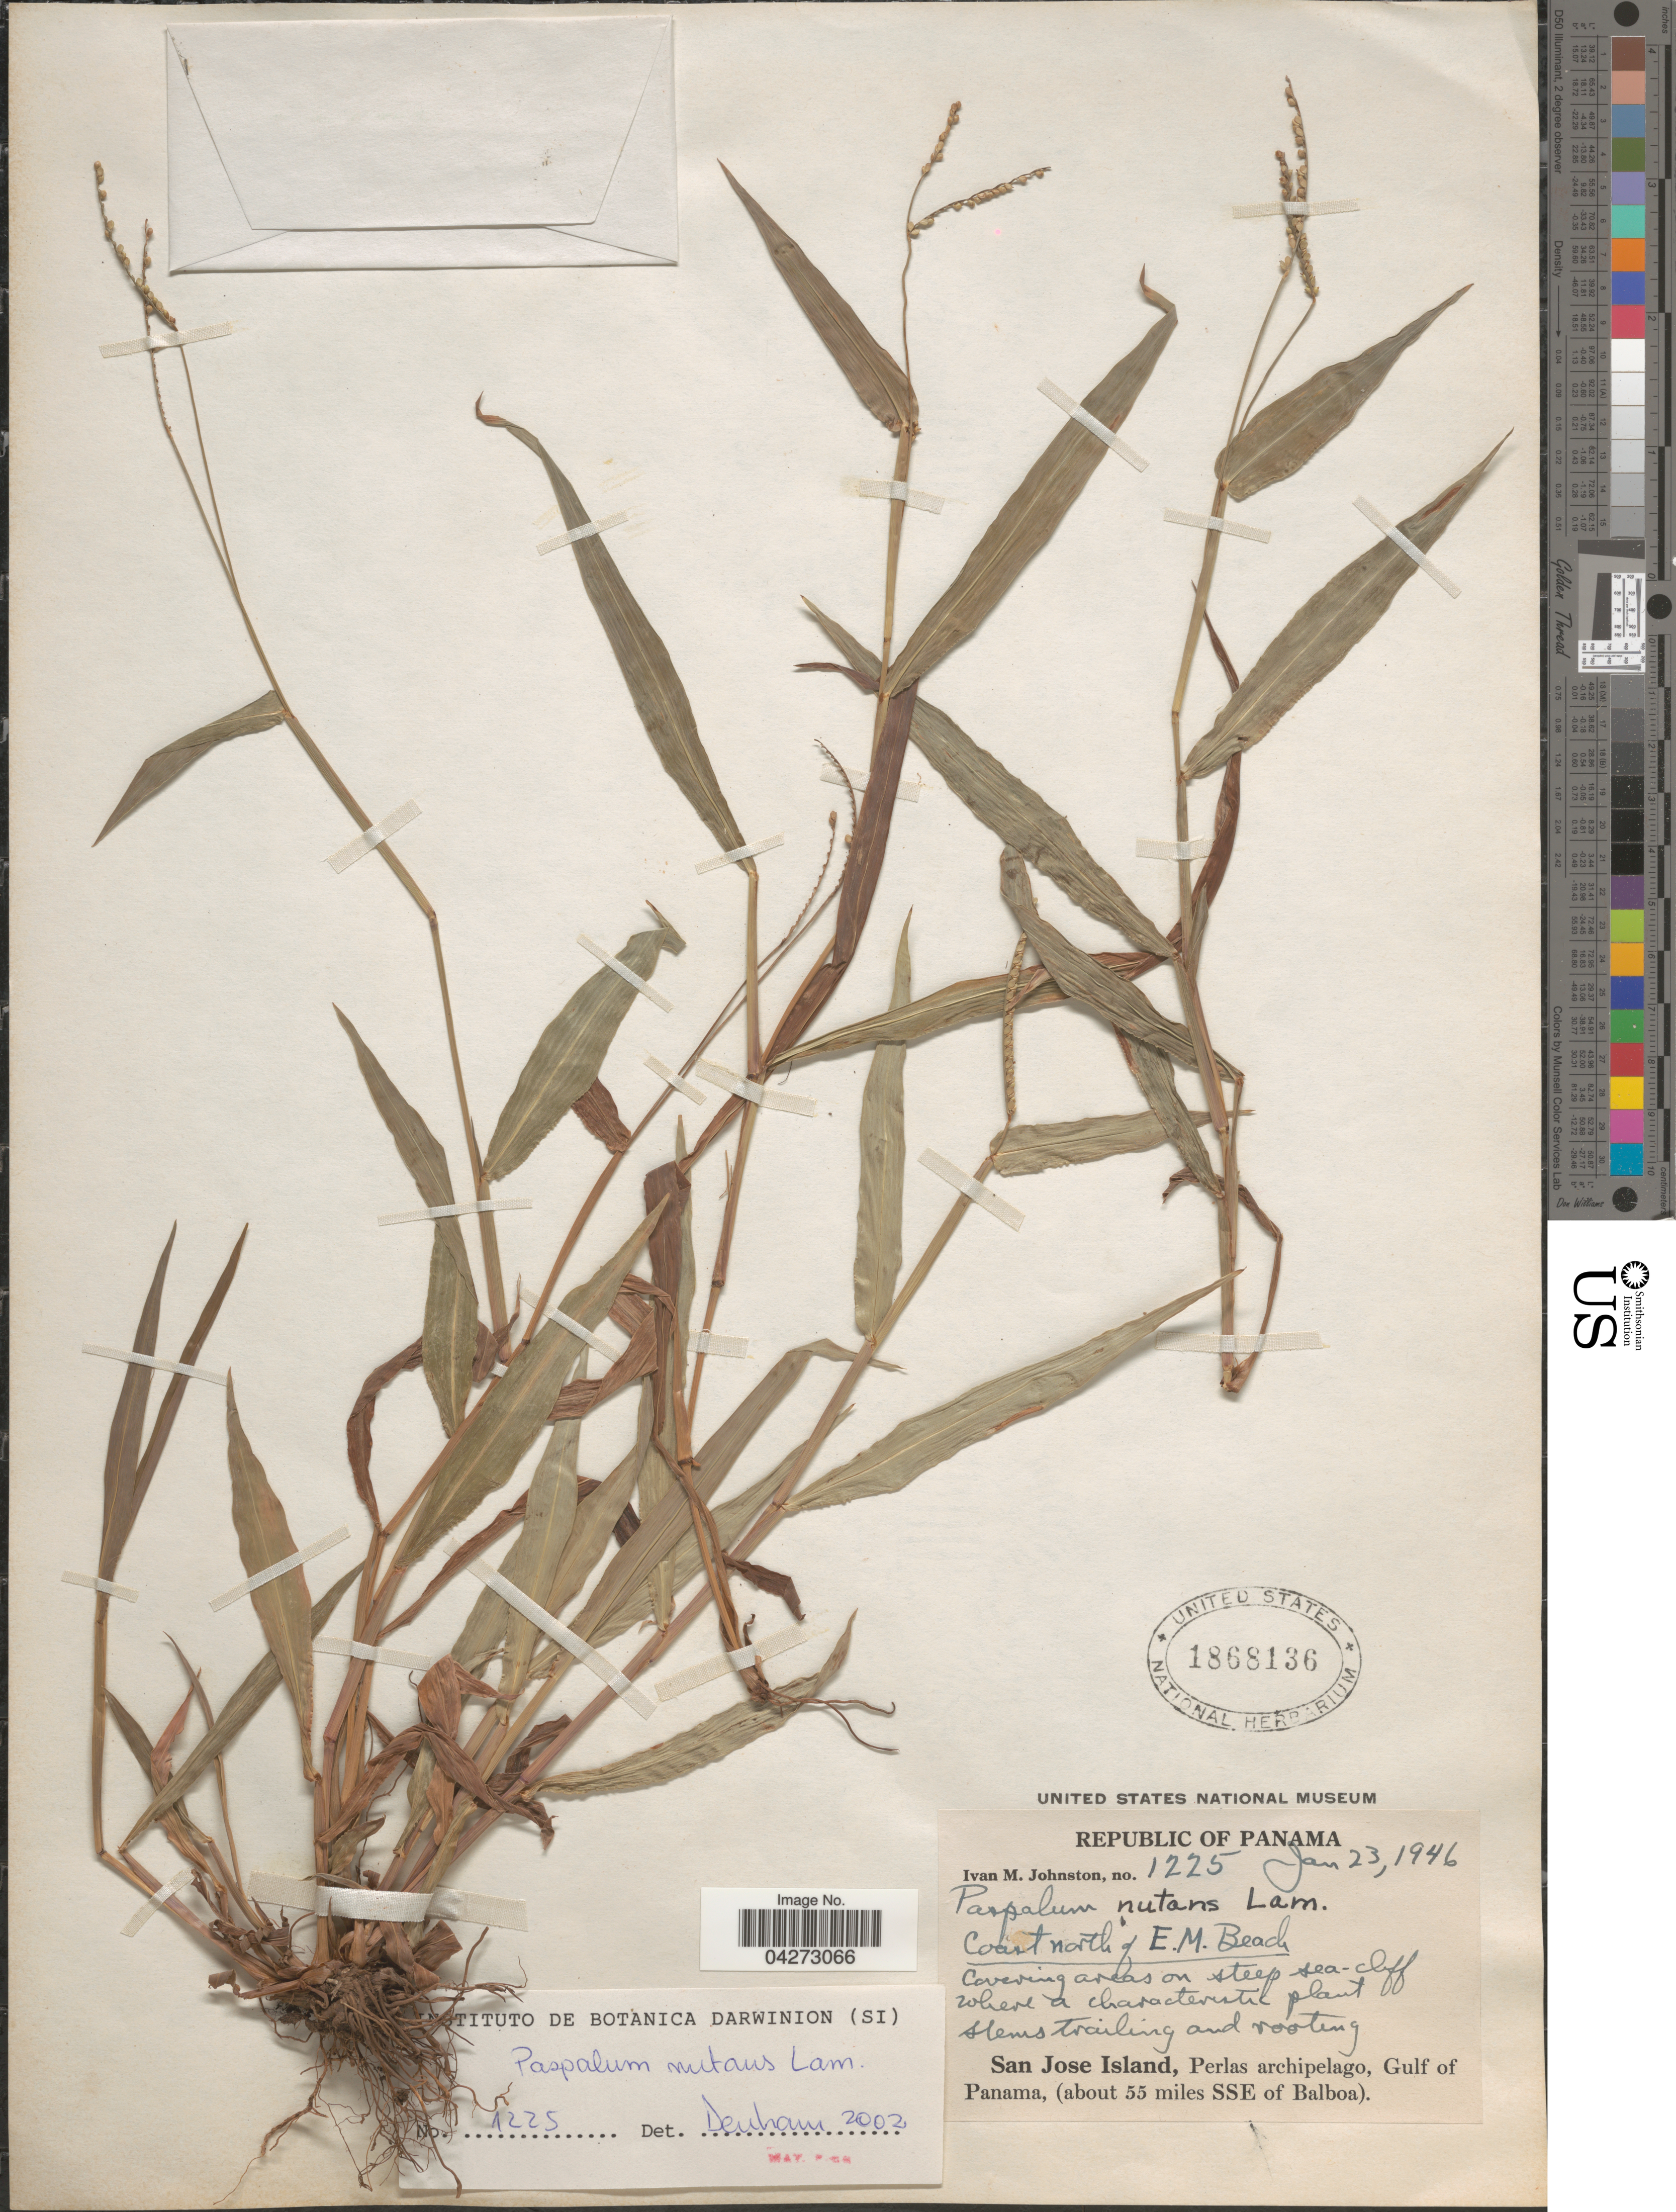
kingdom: Plantae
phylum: Tracheophyta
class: Liliopsida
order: Poales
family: Poaceae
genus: Paspalum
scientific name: Paspalum nutans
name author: Lam.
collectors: I.M. Johnston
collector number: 1225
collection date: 1946-01-23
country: Panama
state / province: Panamá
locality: Republic of Panama. Coast north of E.M. Beach. San Jose Island, Perlas archipelago, Gulf of Panama, (about 55 miles SSE of Balboa).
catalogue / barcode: US 1868136